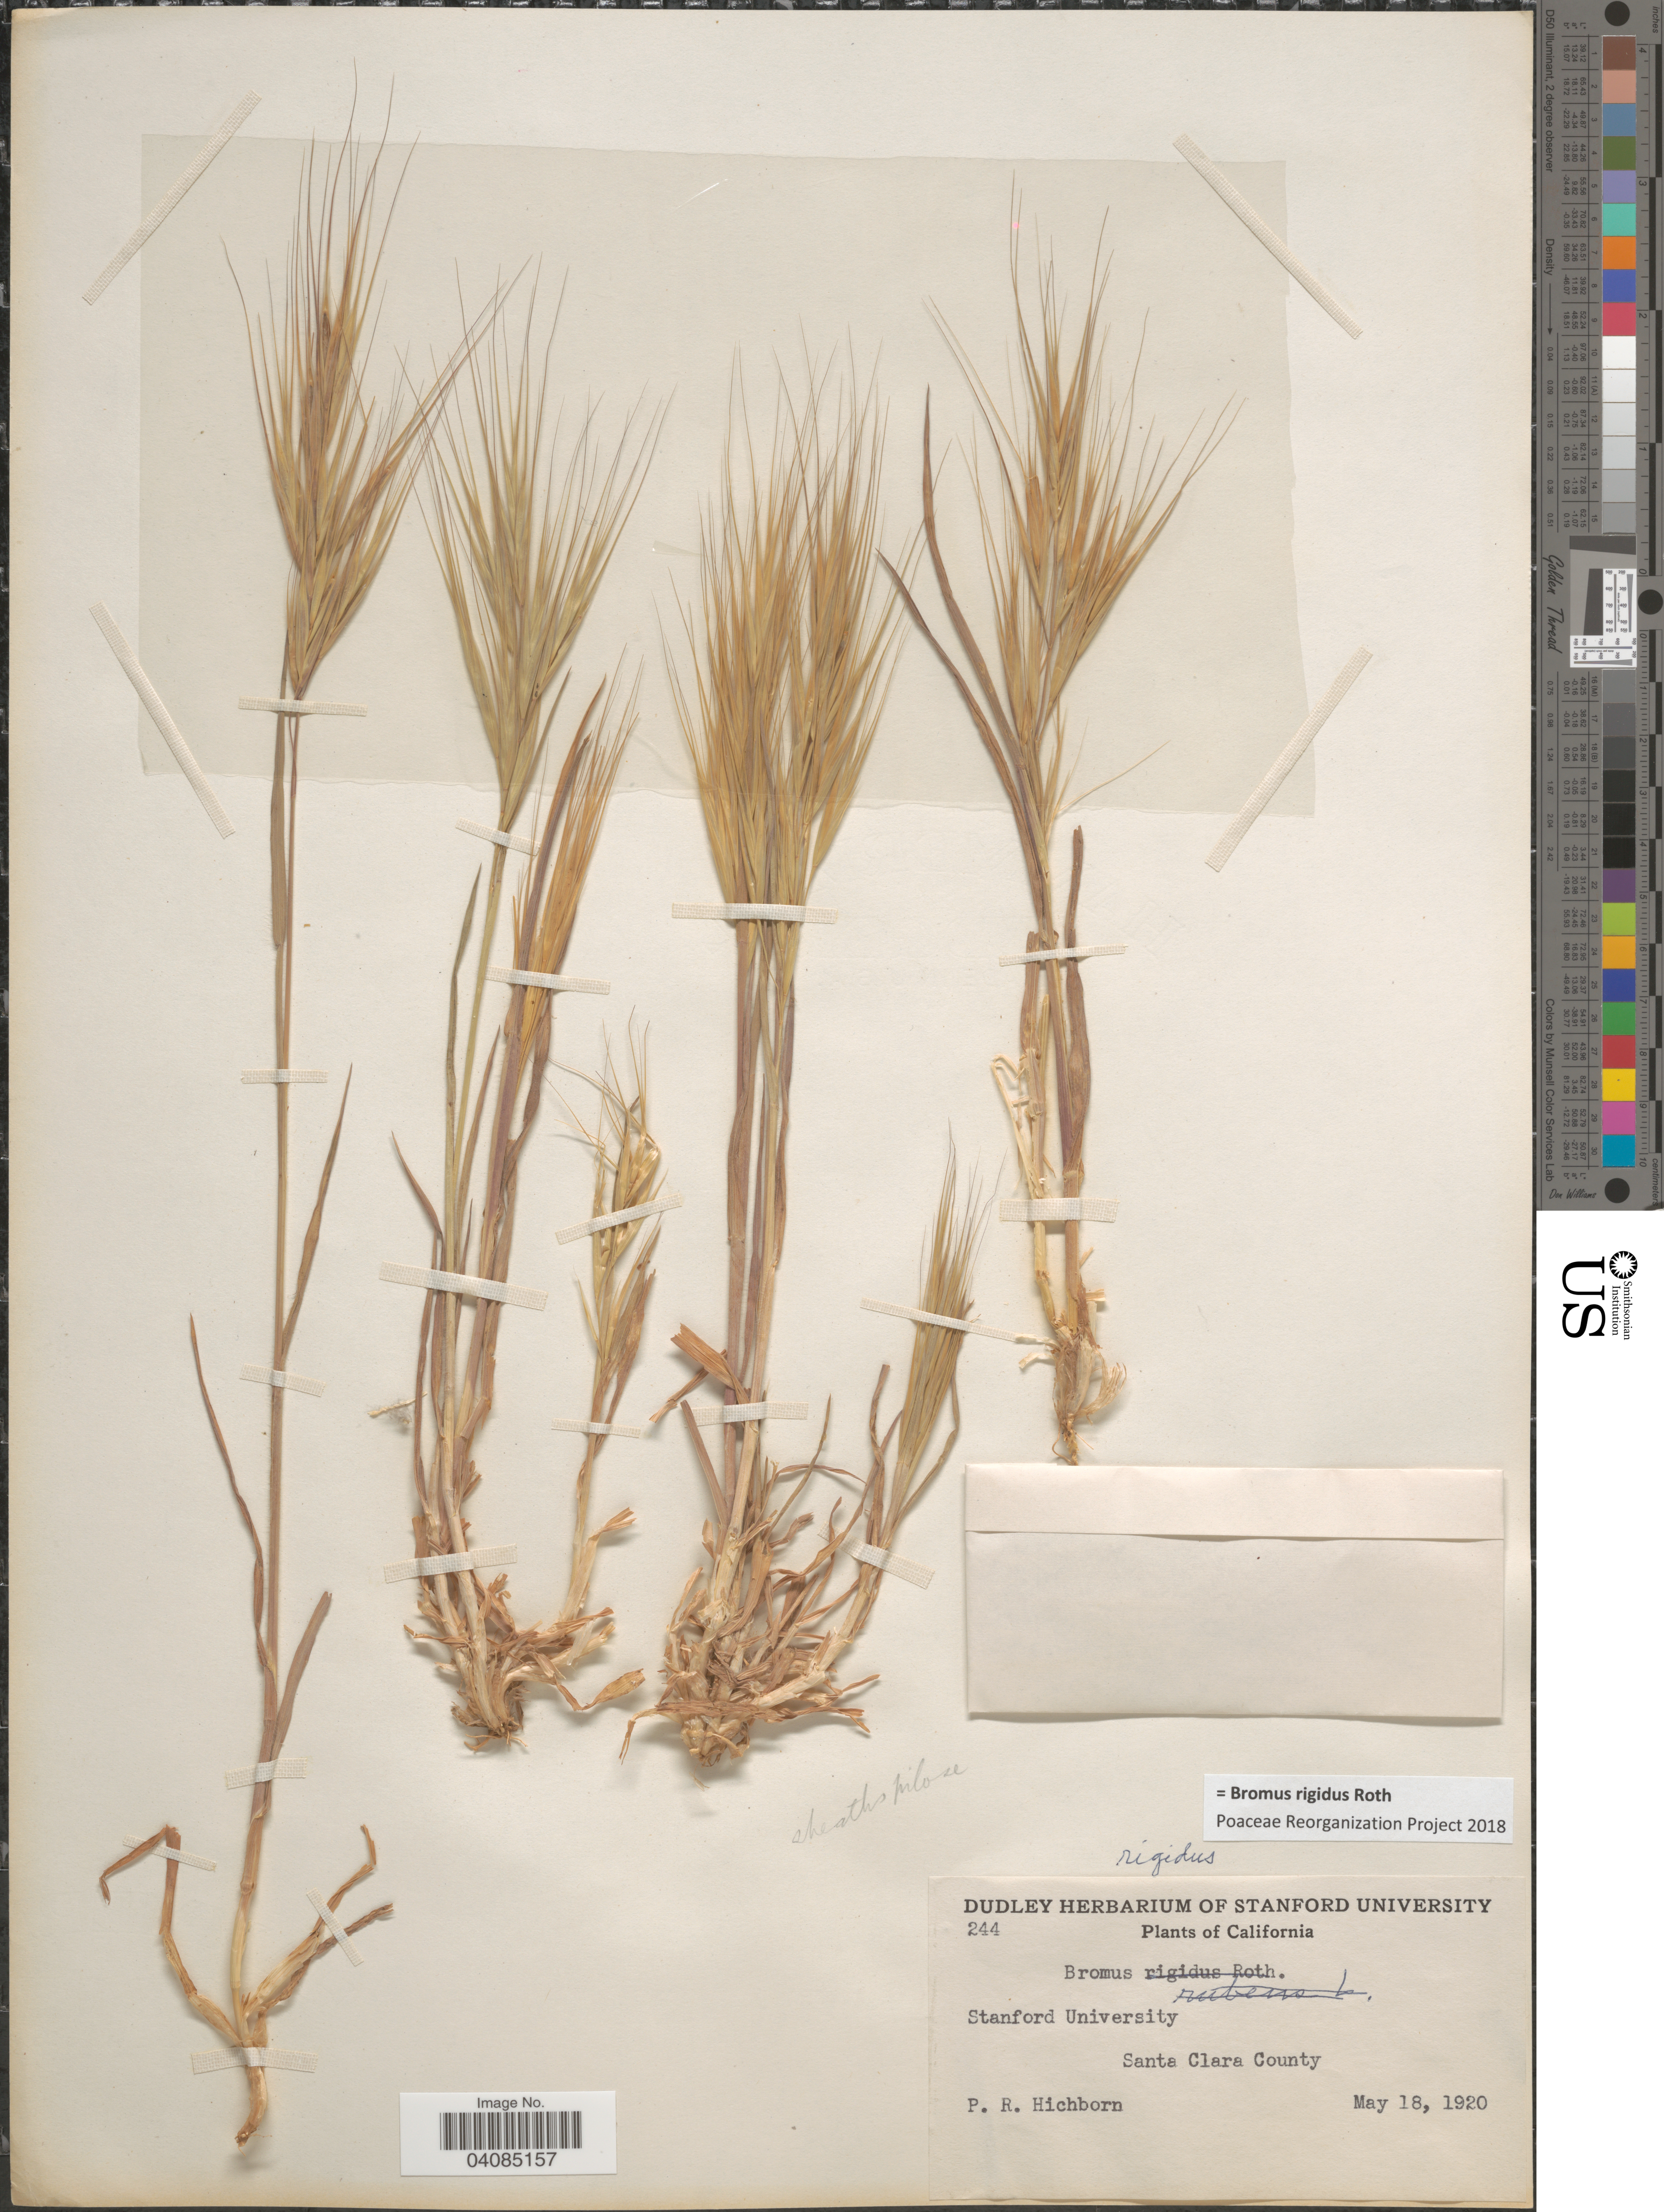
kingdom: Plantae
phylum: Tracheophyta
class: Liliopsida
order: Poales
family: Poaceae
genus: Bromus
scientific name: Bromus rigidus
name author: Roth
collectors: P. Hichborn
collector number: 244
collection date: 1920-05-18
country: United States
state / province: California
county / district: Santa Clara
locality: Stanford University. Santa Clara County.